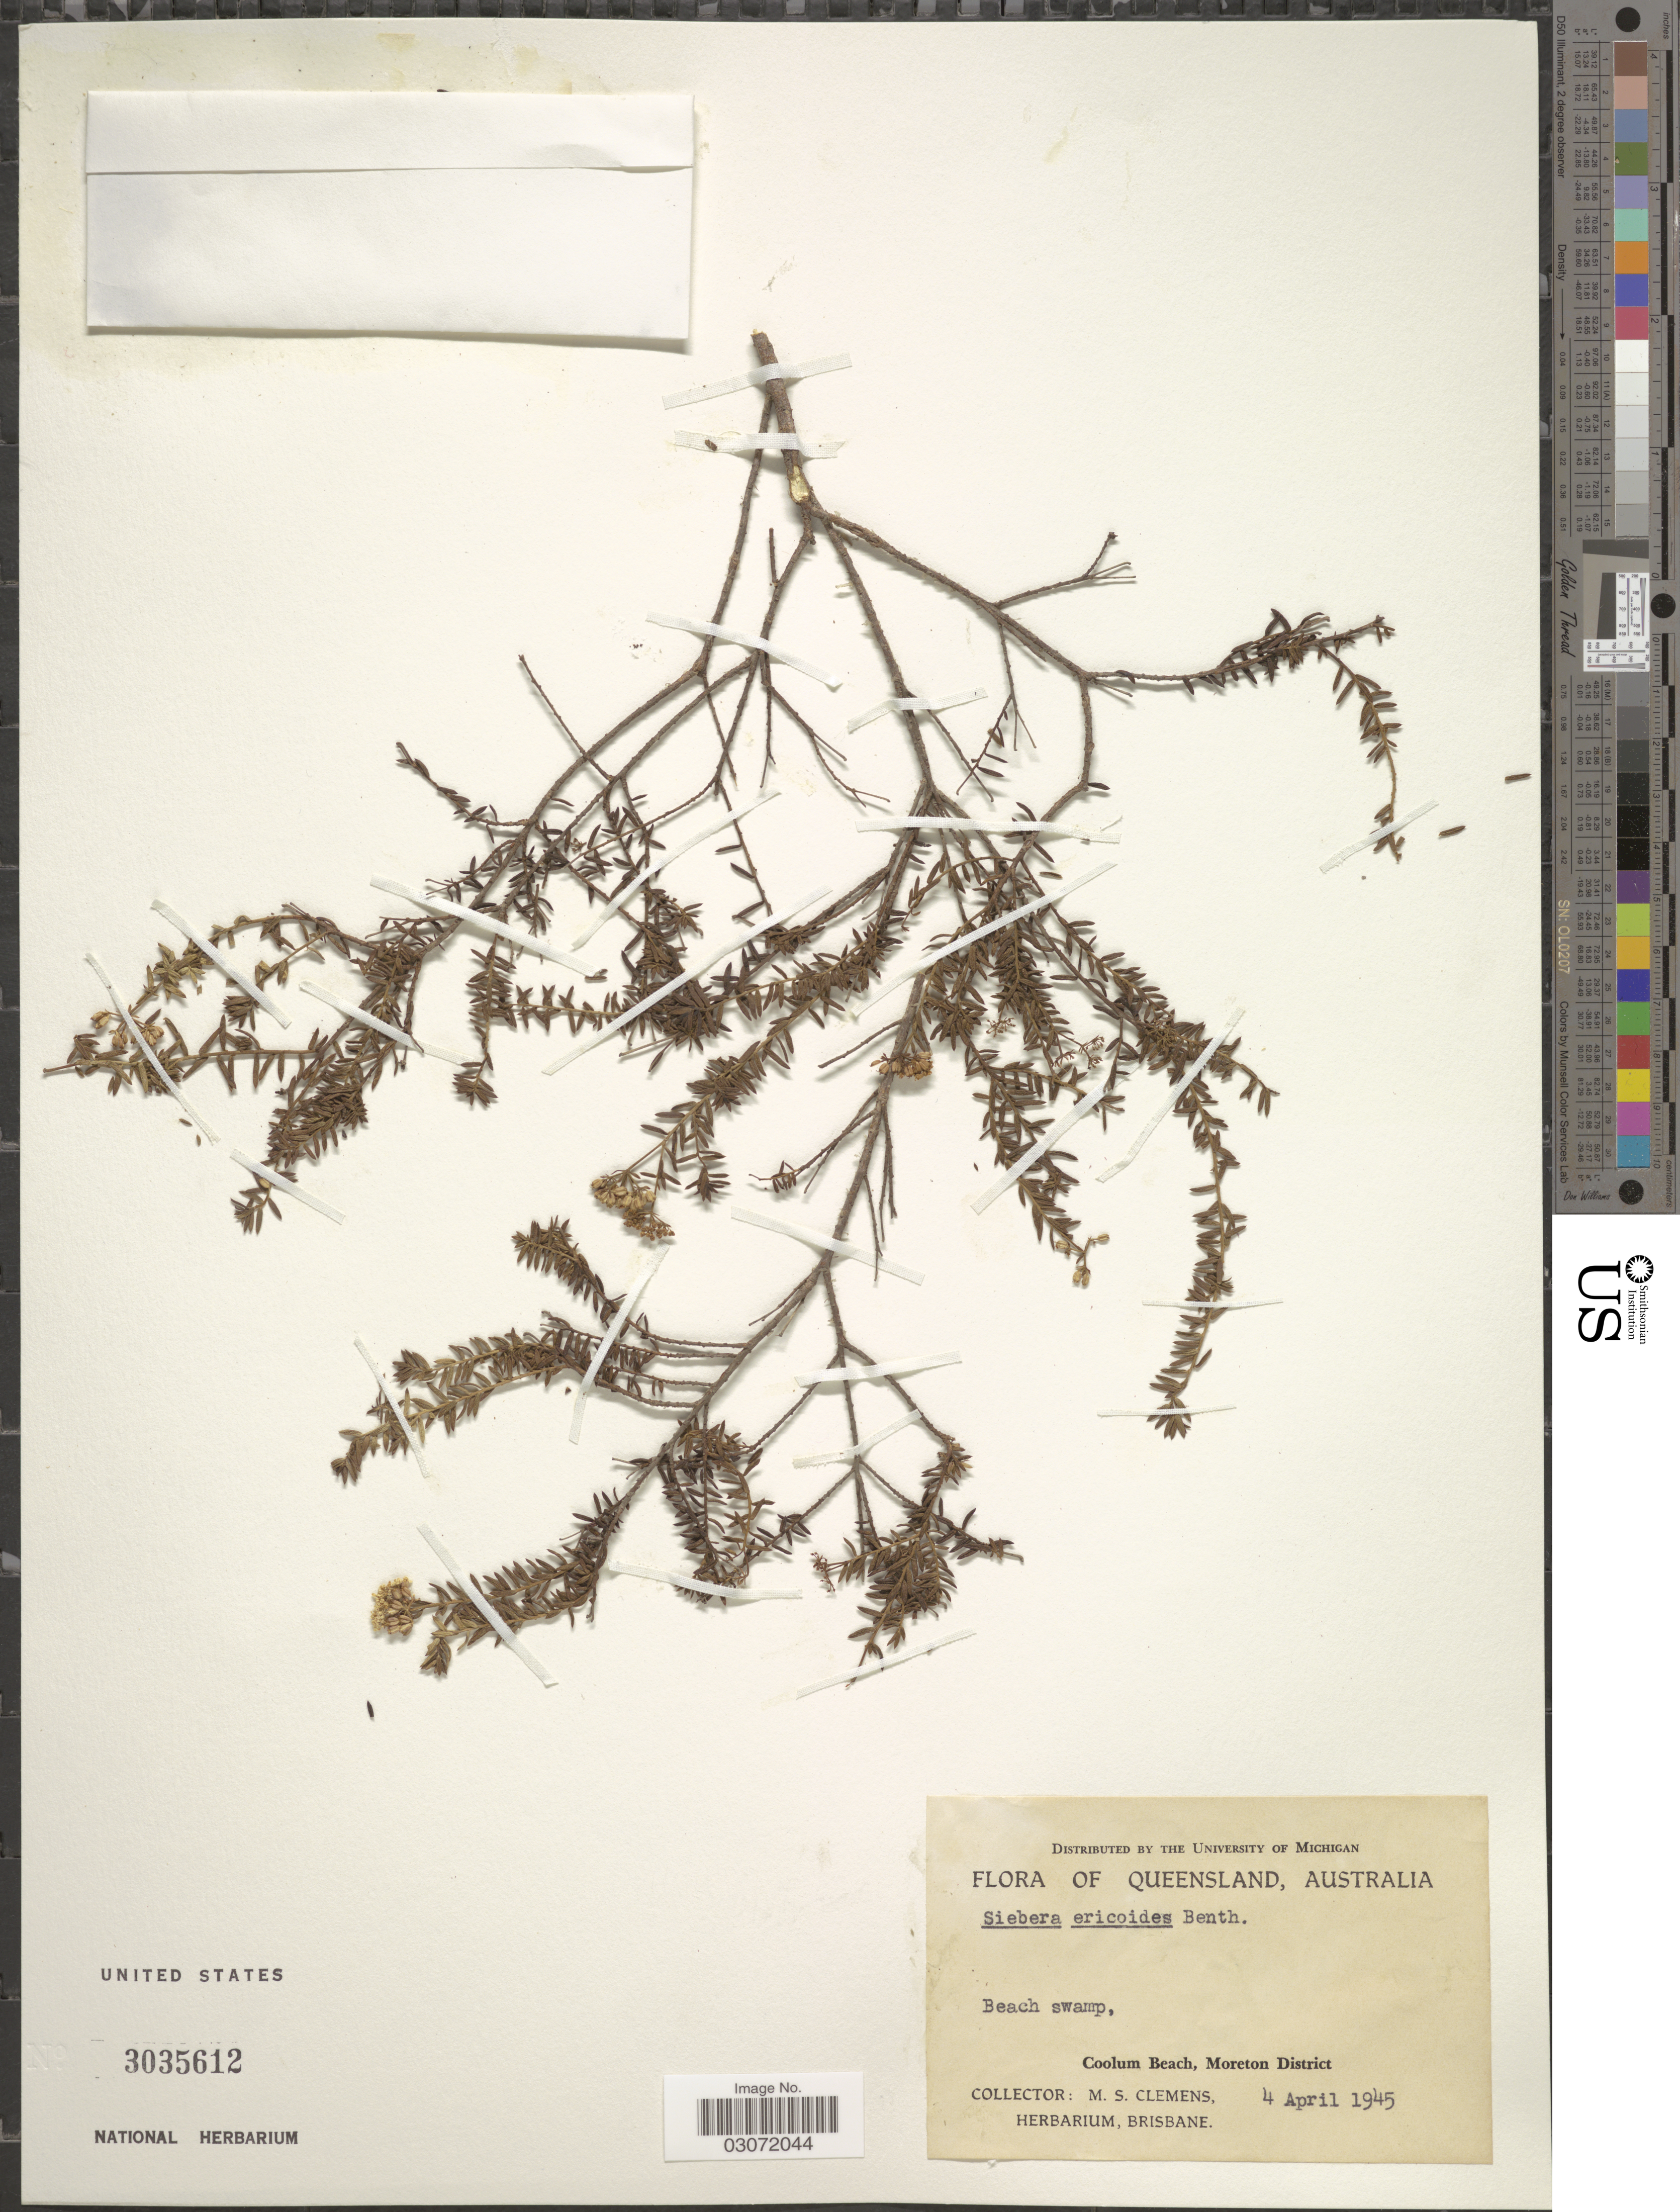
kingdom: Plantae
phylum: Tracheophyta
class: Magnoliopsida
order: Apiales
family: Apiaceae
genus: Platysace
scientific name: Platysace ericoides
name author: (Siebold ex DC.) C. Norman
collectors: M. S. Clemens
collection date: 1945-04-04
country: Australia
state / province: Queensland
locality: Beach swamp, Coolum Beach, Moreton District.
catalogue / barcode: US 3035612